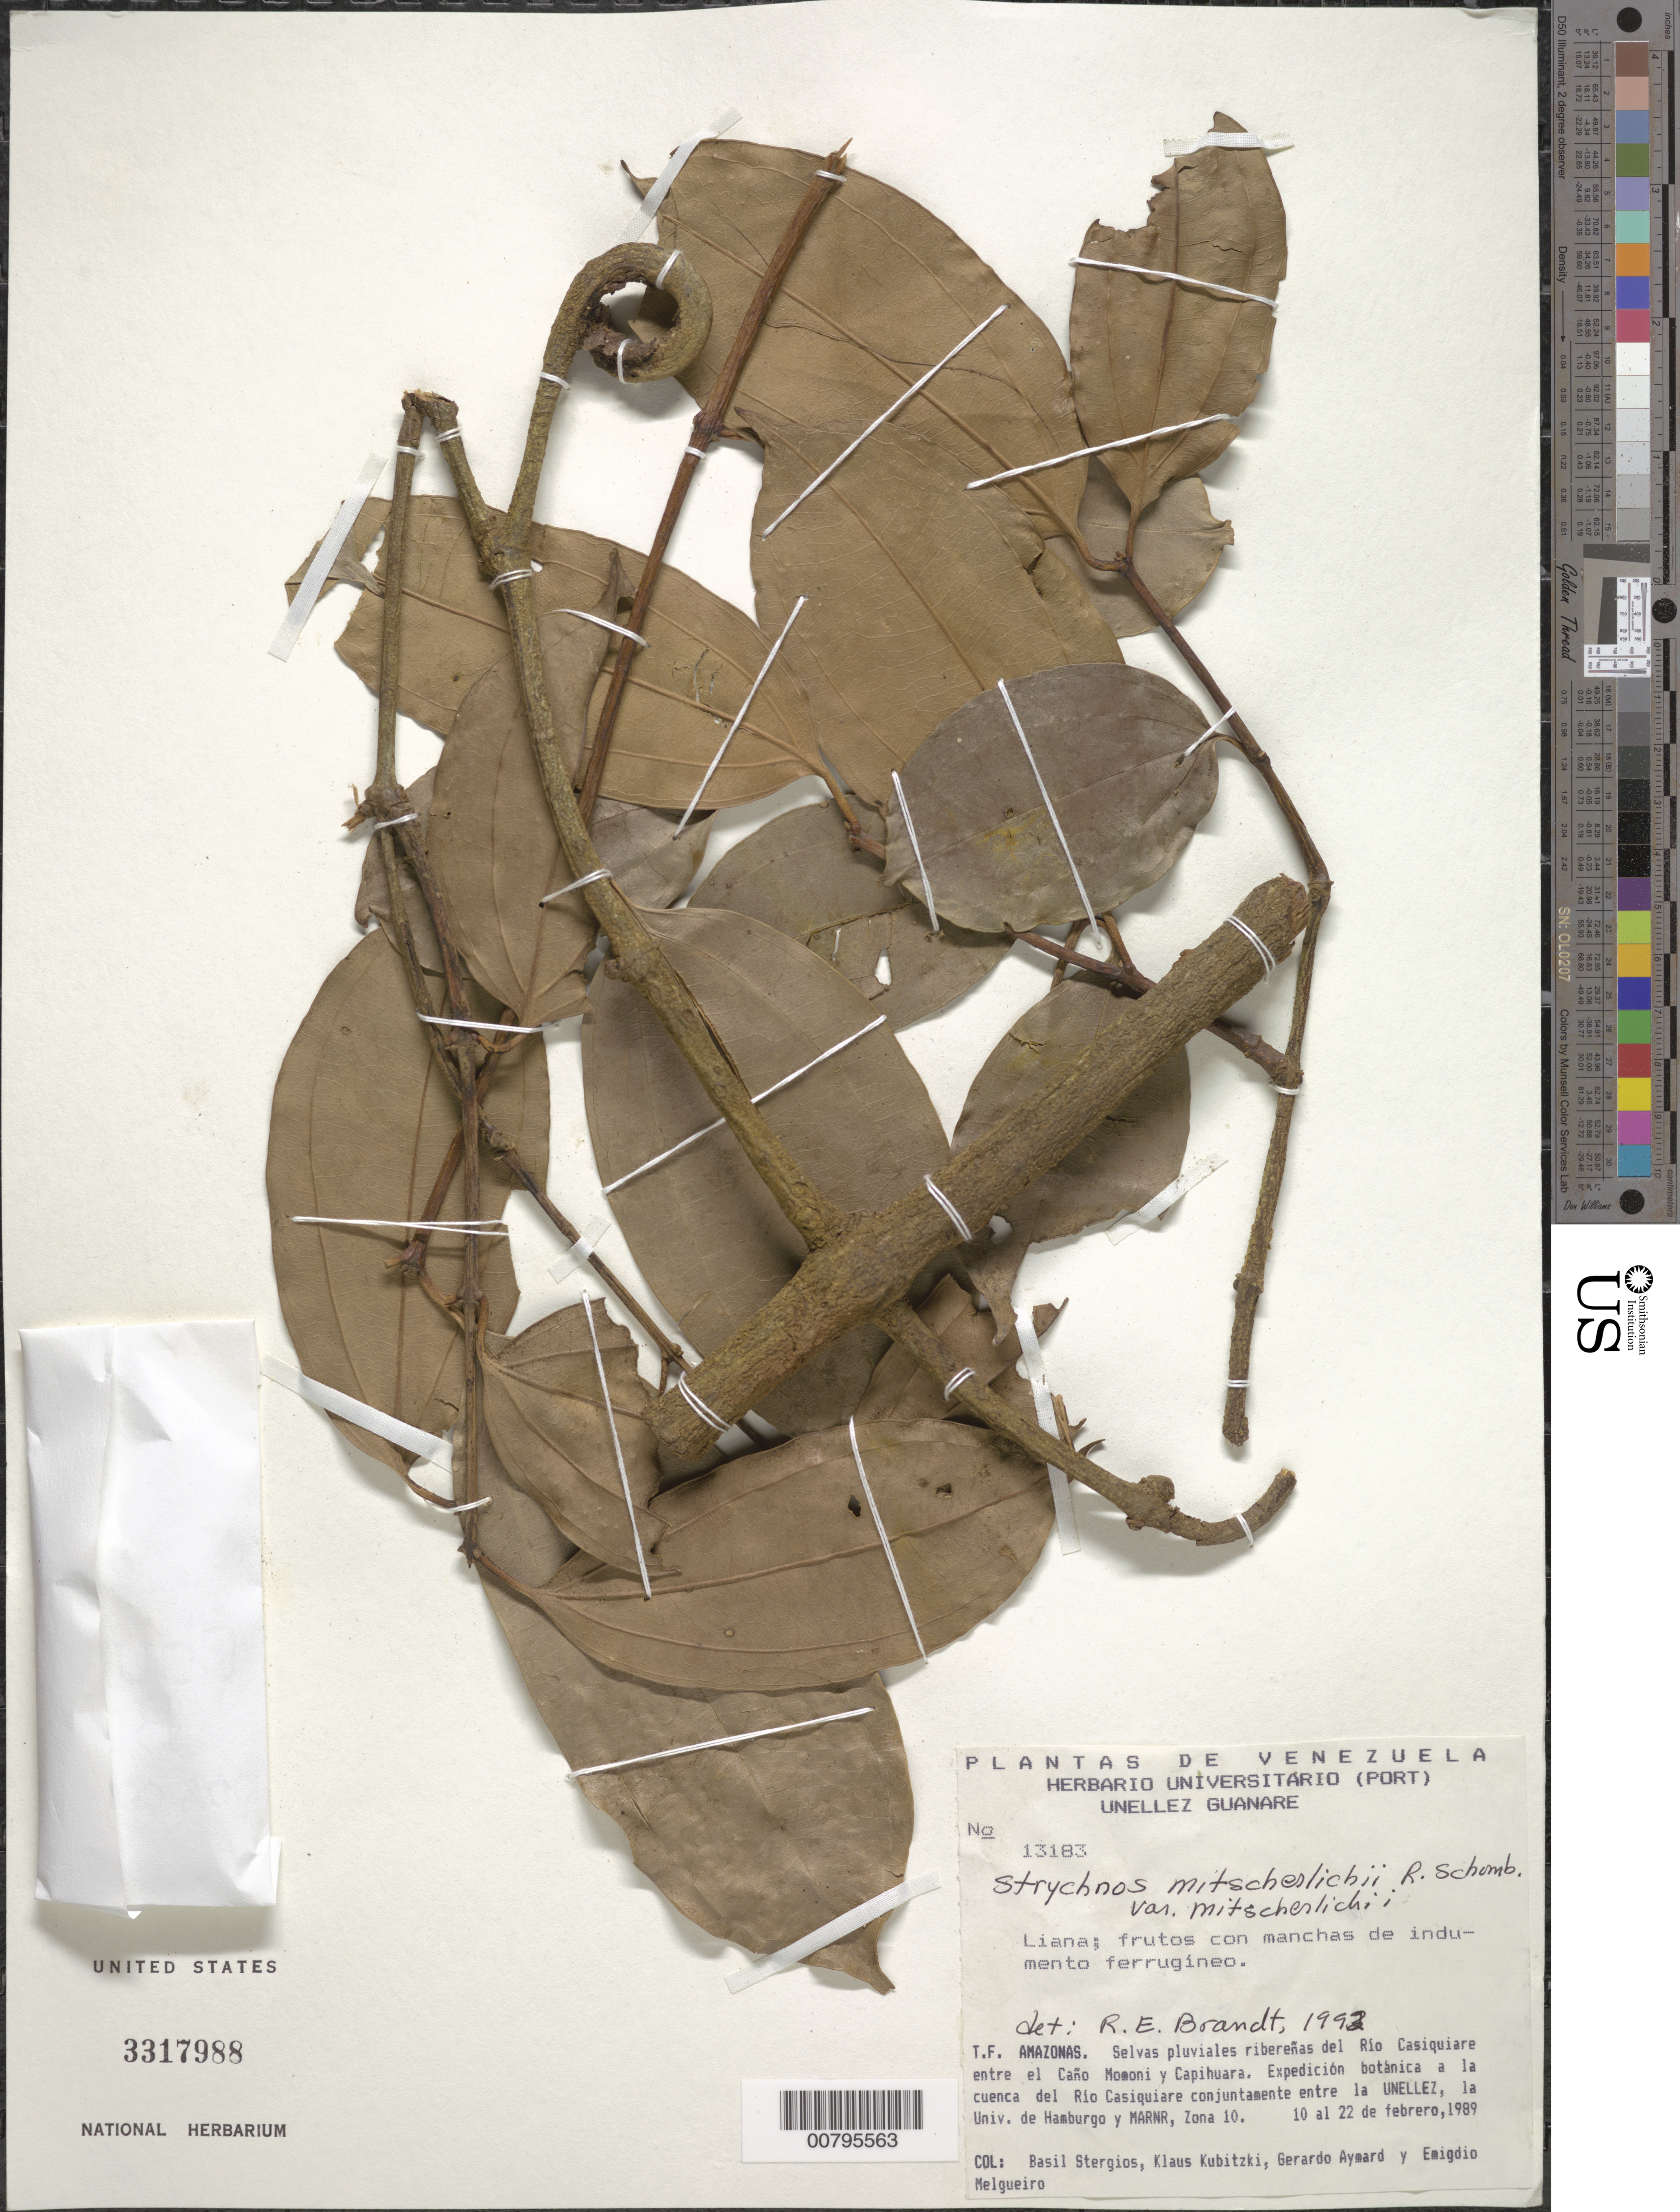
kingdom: Plantae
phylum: Tracheophyta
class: Magnoliopsida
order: Gentianales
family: Loganiaceae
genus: Strychnos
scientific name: Strychnos mitscherlichii var. mitscherlichii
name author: M.R. Schomb.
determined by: Brant, R. E.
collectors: B. G. Stergios, K. Kubitzki, G. A. Aymard & E. Melgueiro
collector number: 13183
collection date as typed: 10-Feb-89 to 22-Feb-89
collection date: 1989-02-10/1989-02-22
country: Venezuela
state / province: Amazonas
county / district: Río Negro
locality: Río Casiquiare, entre el Caño Momoni y Capihuara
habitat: Selvas pluviales riberenas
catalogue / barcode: US 3317988